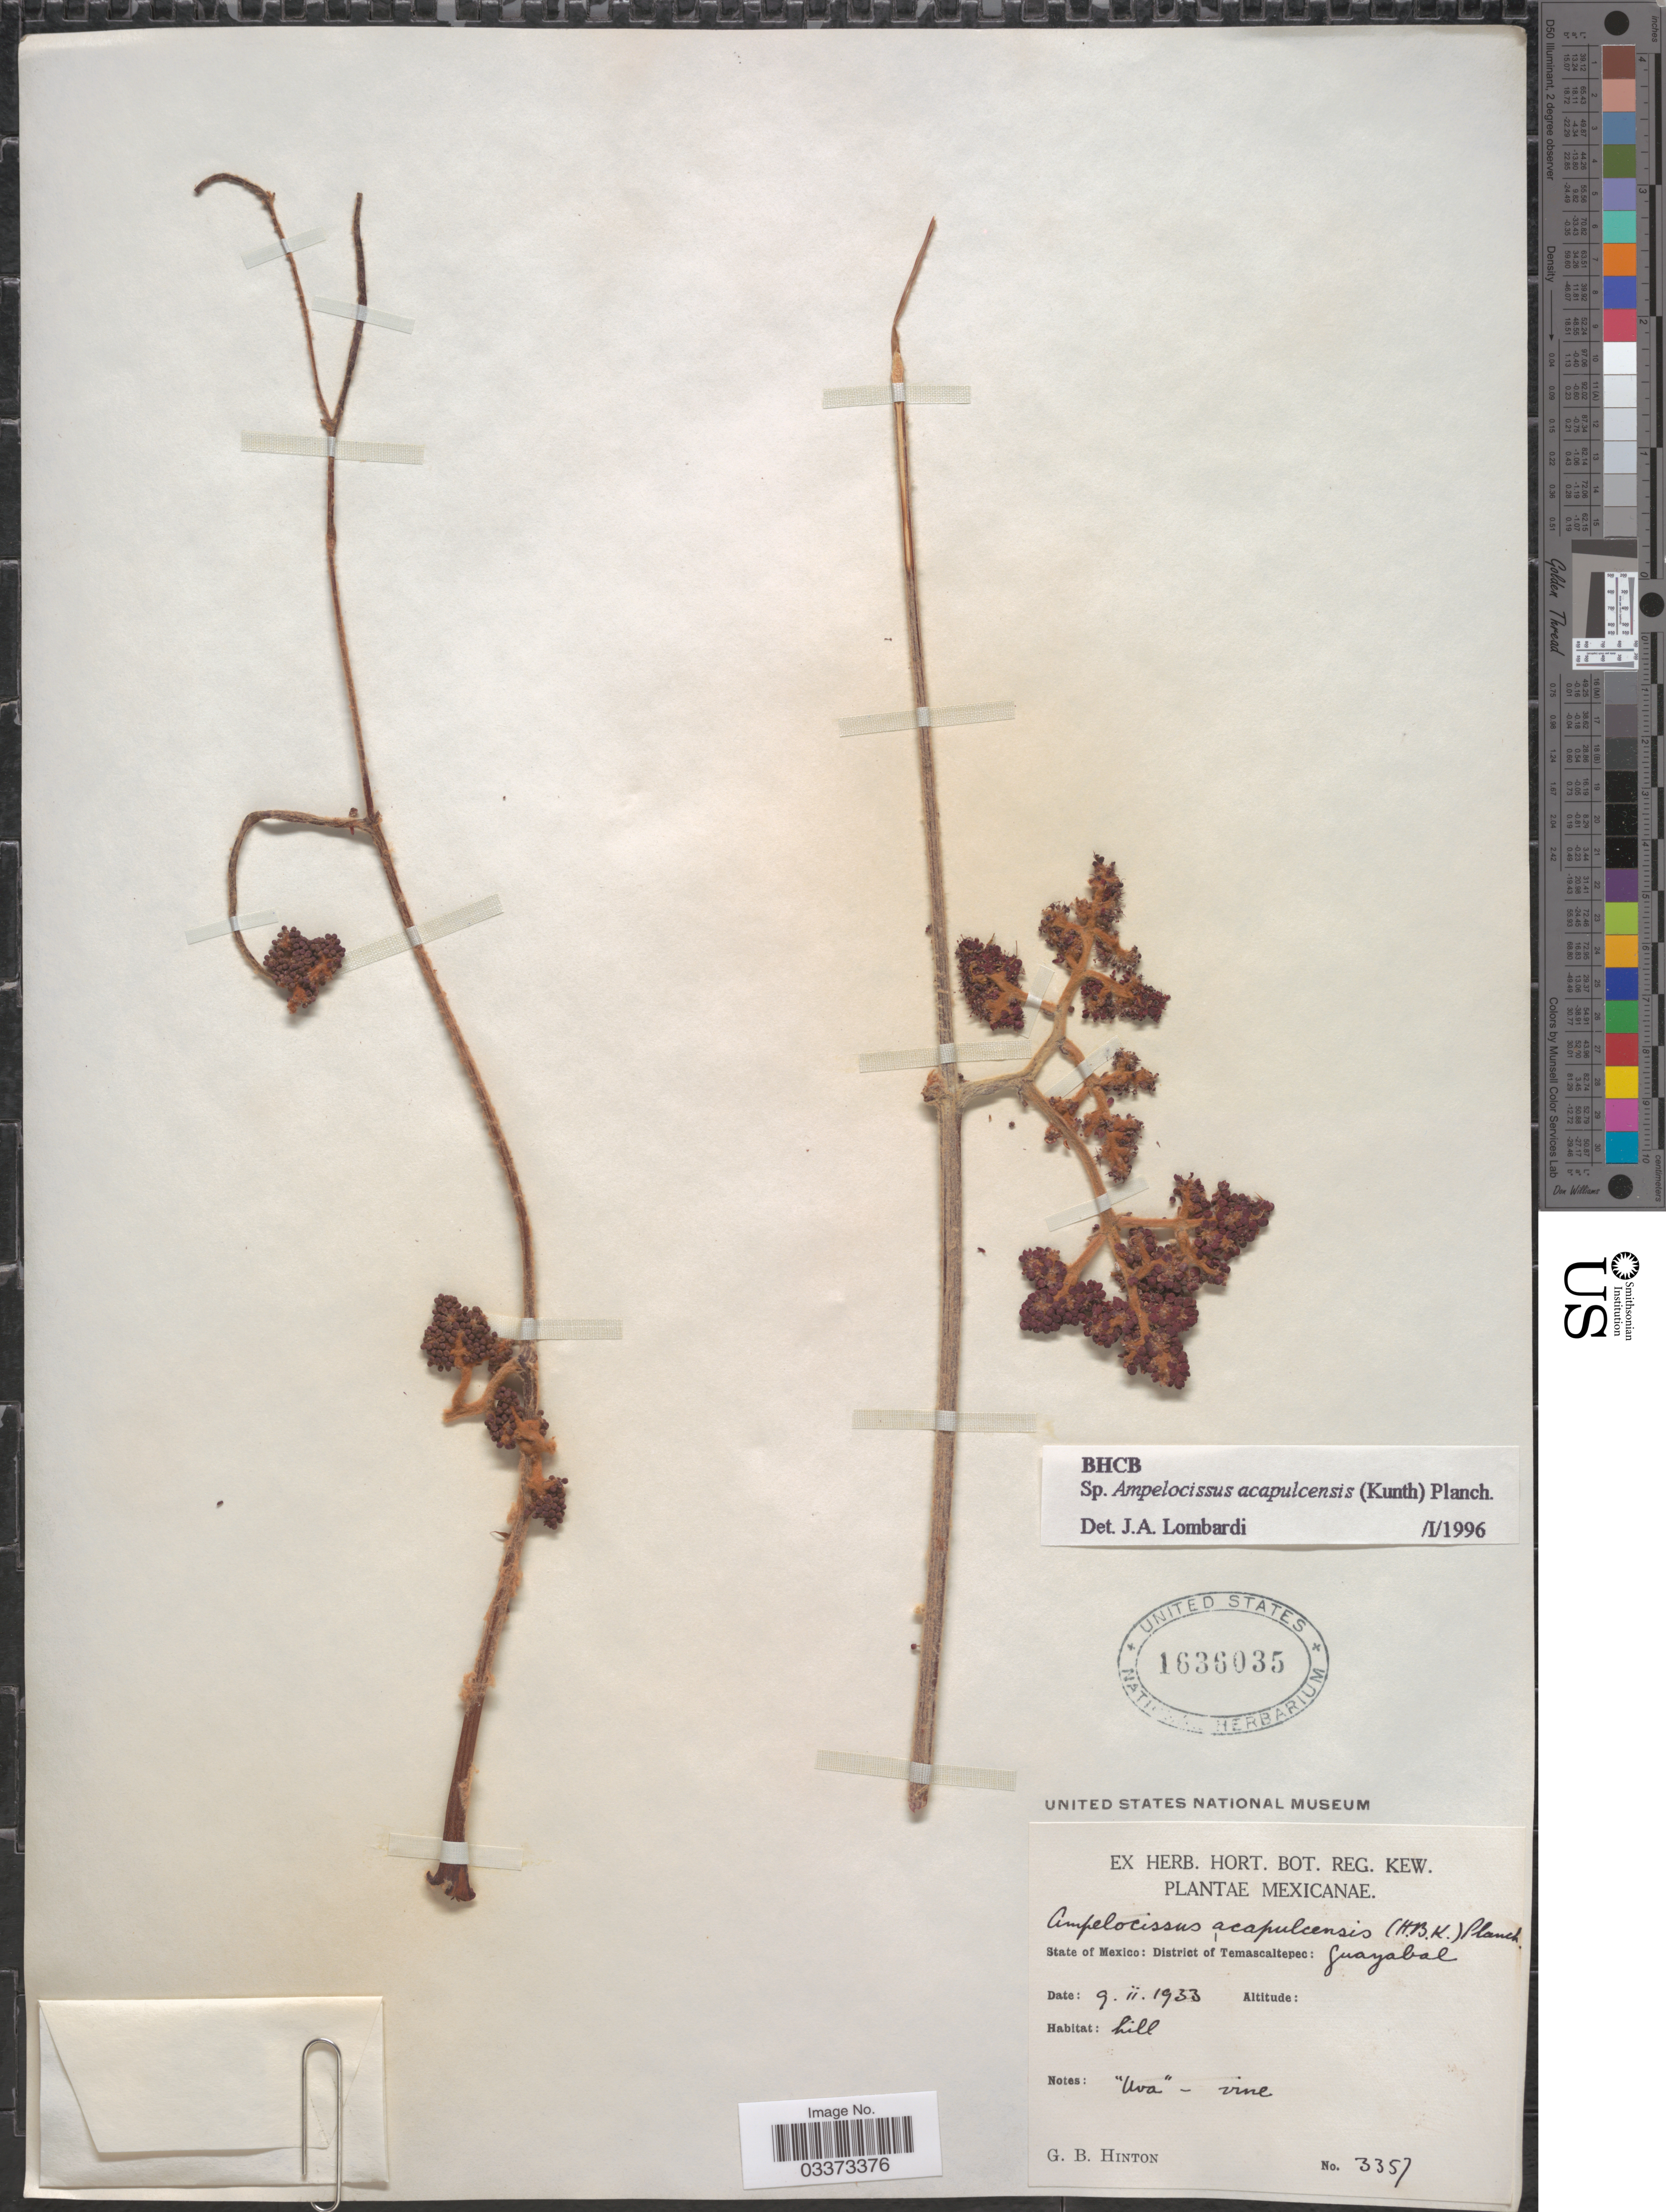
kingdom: Plantae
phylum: Tracheophyta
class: Magnoliopsida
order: Vitales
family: Vitaceae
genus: Ampelocissus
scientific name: Ampelocissus acapulcensis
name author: (Kunth) Planch.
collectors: G. B. Hinton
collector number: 3357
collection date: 1933-02-09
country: Mexico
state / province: México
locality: District of Temascaltepec: Guayabal.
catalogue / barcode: US 1636035